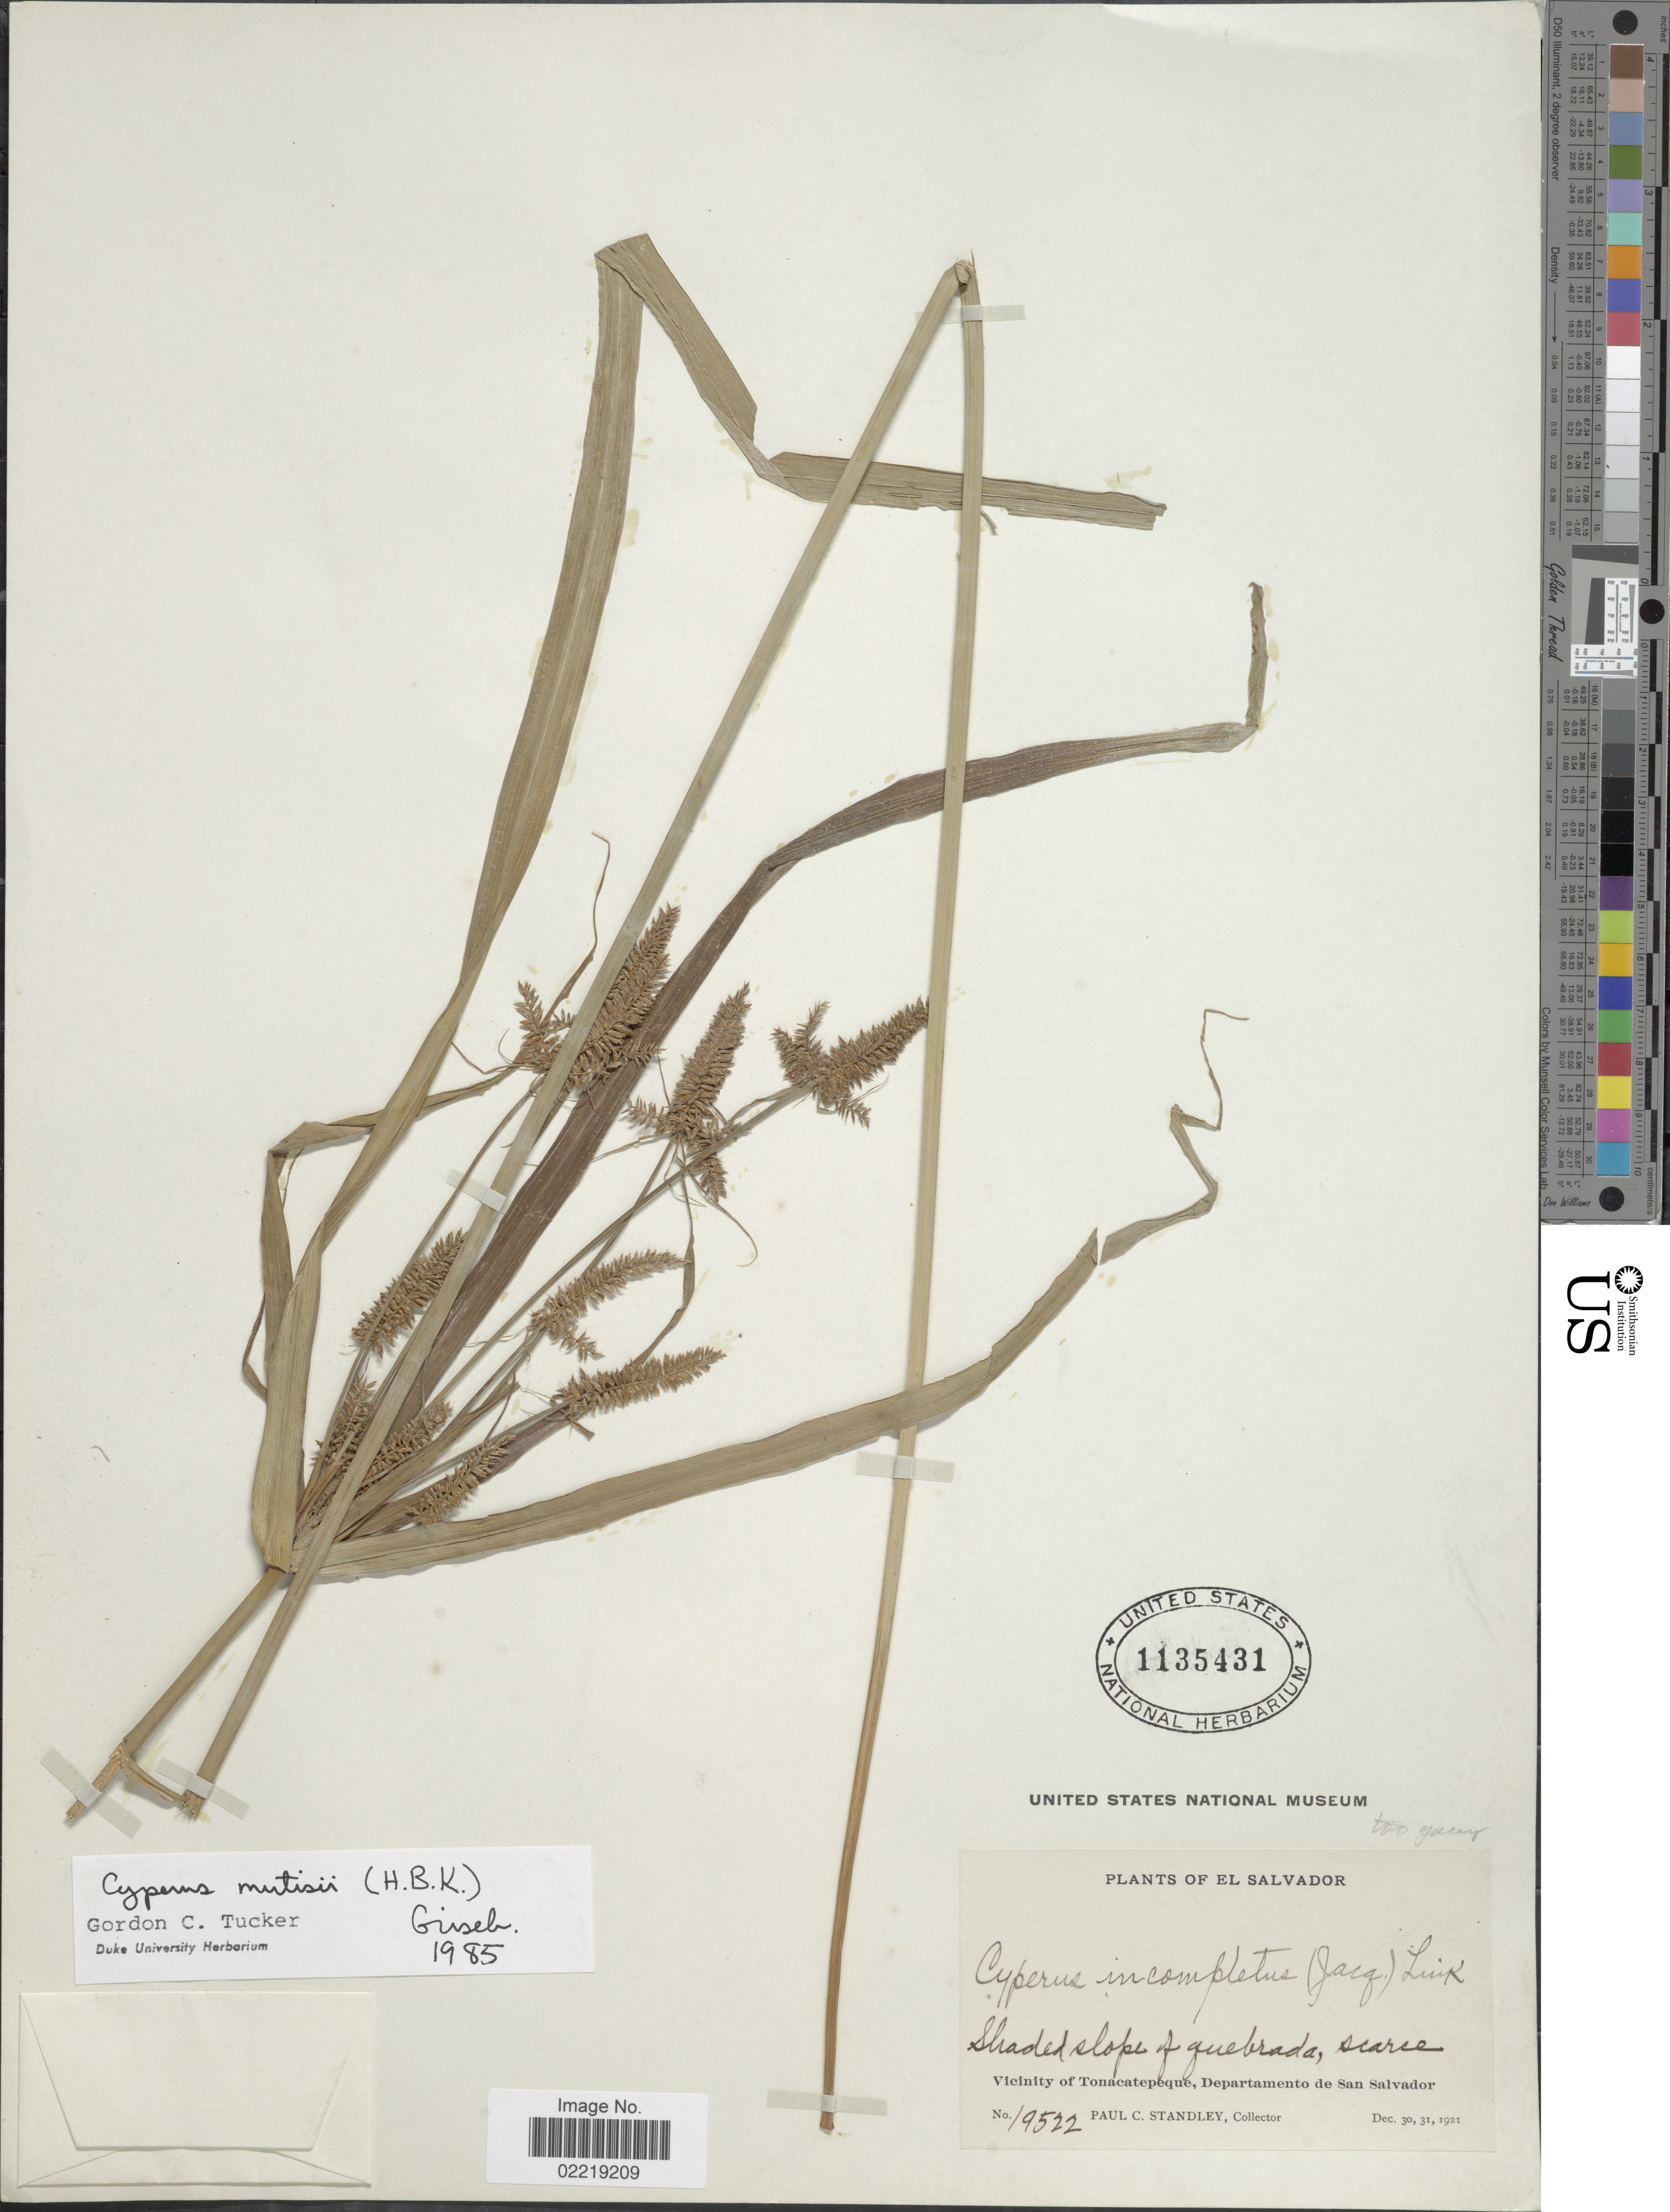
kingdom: Plantae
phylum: Tracheophyta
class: Liliopsida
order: Poales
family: Cyperaceae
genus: Cyperus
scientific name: Cyperus mutisii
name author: (Kunth) Andersson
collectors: P. C. Standley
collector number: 19522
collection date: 1921-12-30/1921-12-31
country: El Salvador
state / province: San Salvador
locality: Vicinity of Tonacatepeque, Departamento de San Salvador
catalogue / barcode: US 1135431